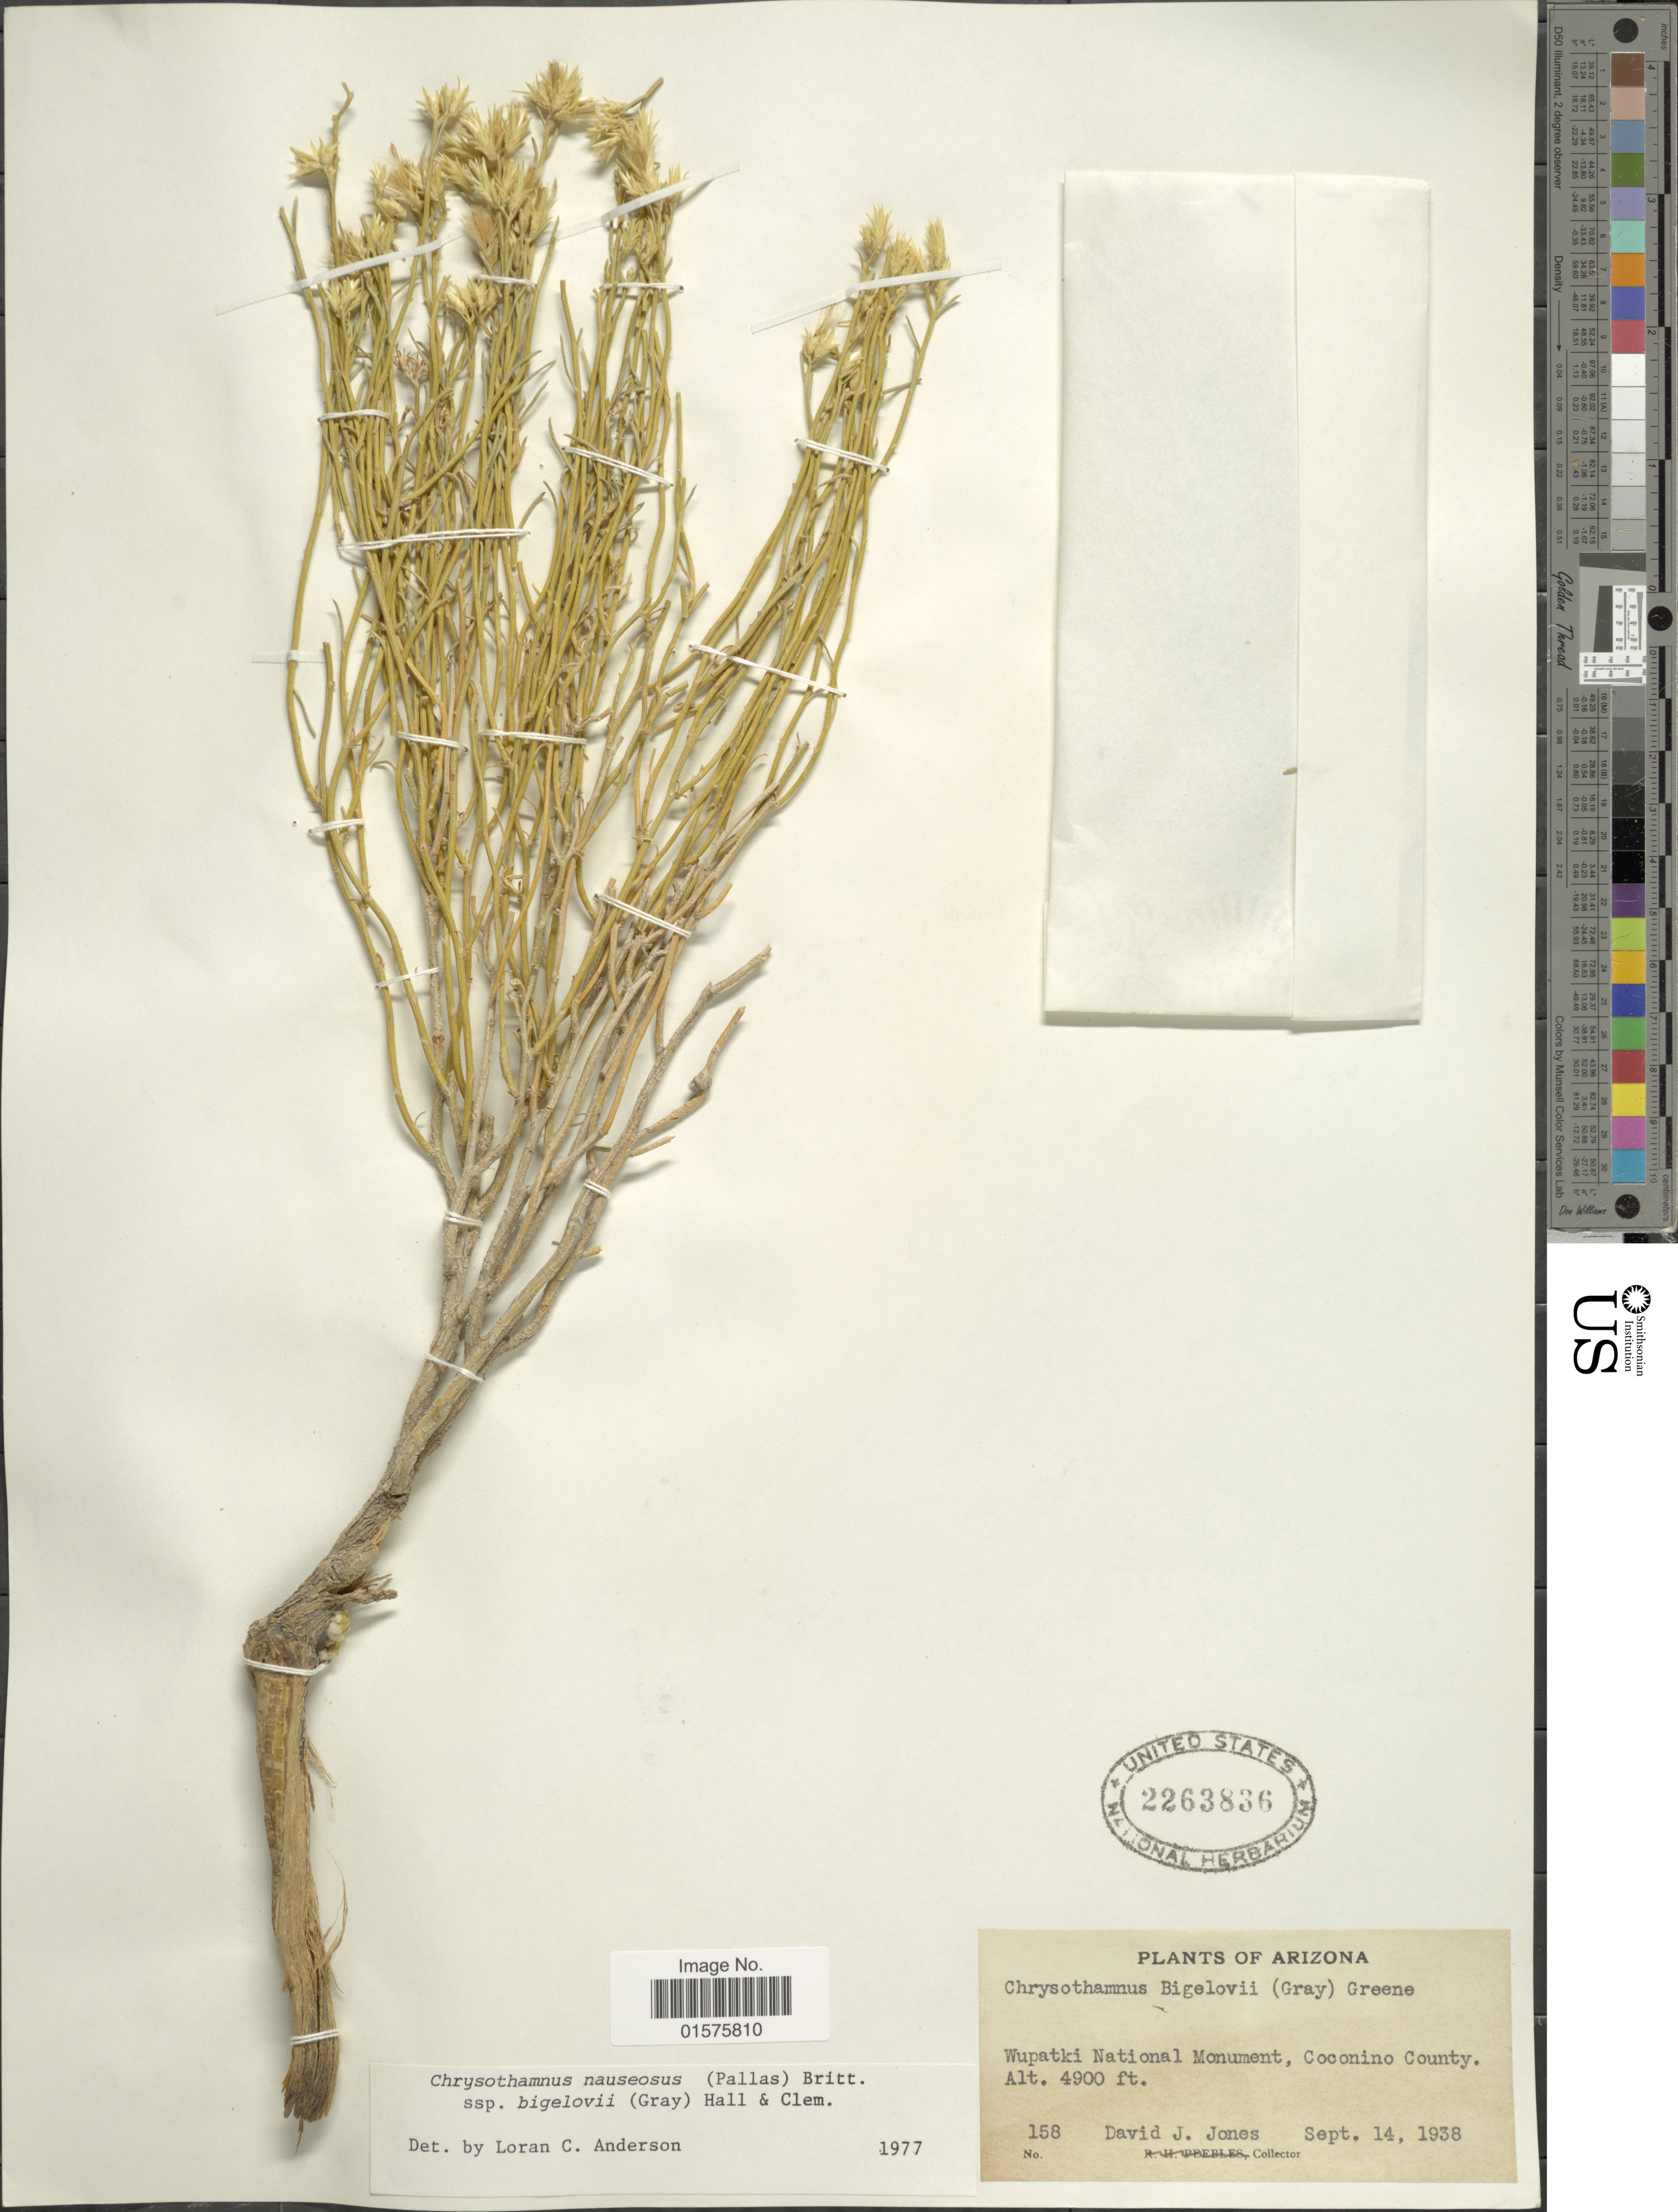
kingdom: Plantae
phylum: Tracheophyta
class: Magnoliopsida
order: Asterales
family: Asteraceae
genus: Ericameria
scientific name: Ericameria nauseosa var. bigelovii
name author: (A. Gray) G.L. Nesom & G.I. Baird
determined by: Urbatsch, Lowell E., Curator (LSU), Louisiana State University (UNITED STATES)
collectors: D. L. Jones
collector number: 158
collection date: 1938-09-14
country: United States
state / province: Arizona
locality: Wupatki National Monument, Coconino County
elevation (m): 1494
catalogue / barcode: US 2263836